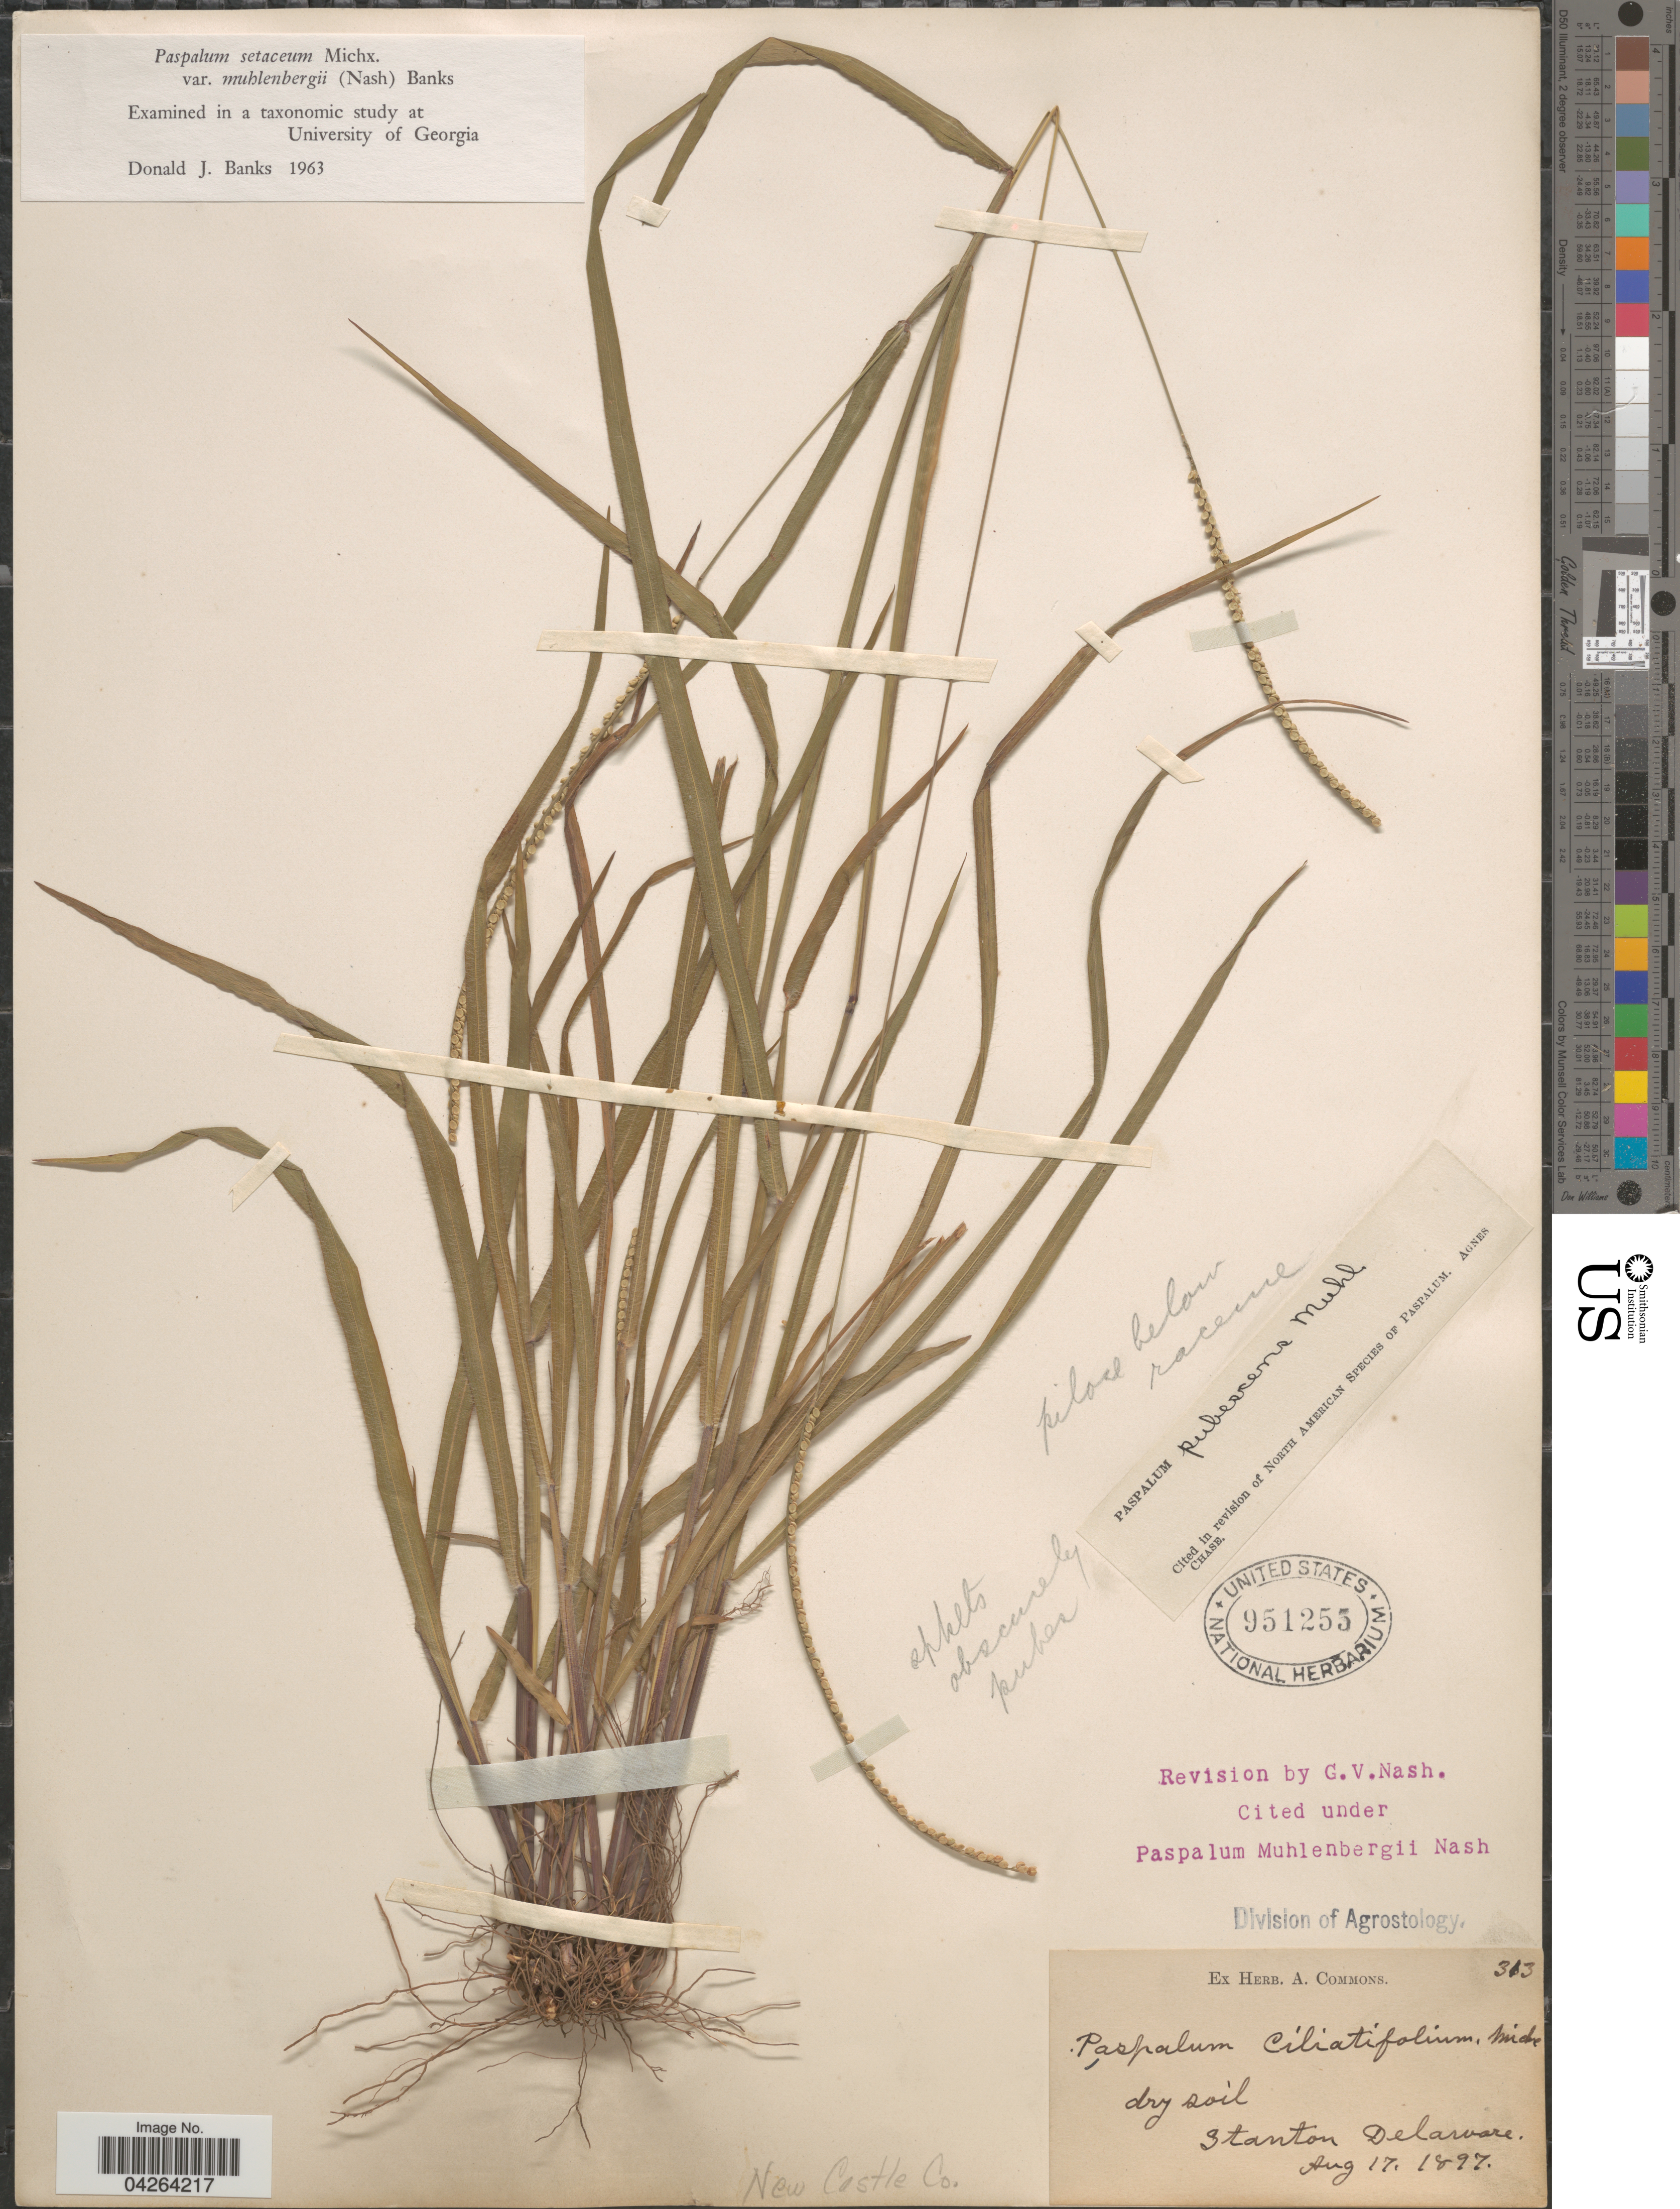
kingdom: Plantae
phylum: Tracheophyta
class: Liliopsida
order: Poales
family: Poaceae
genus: Paspalum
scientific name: Paspalum setaceum var. muhlenbergii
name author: (Nash) D.J. Banks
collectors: ex herb. A. Commons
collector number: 313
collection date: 1897-08-17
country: United States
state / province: Delaware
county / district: New Castle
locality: Stanton. New Castle Co.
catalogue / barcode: US 951255